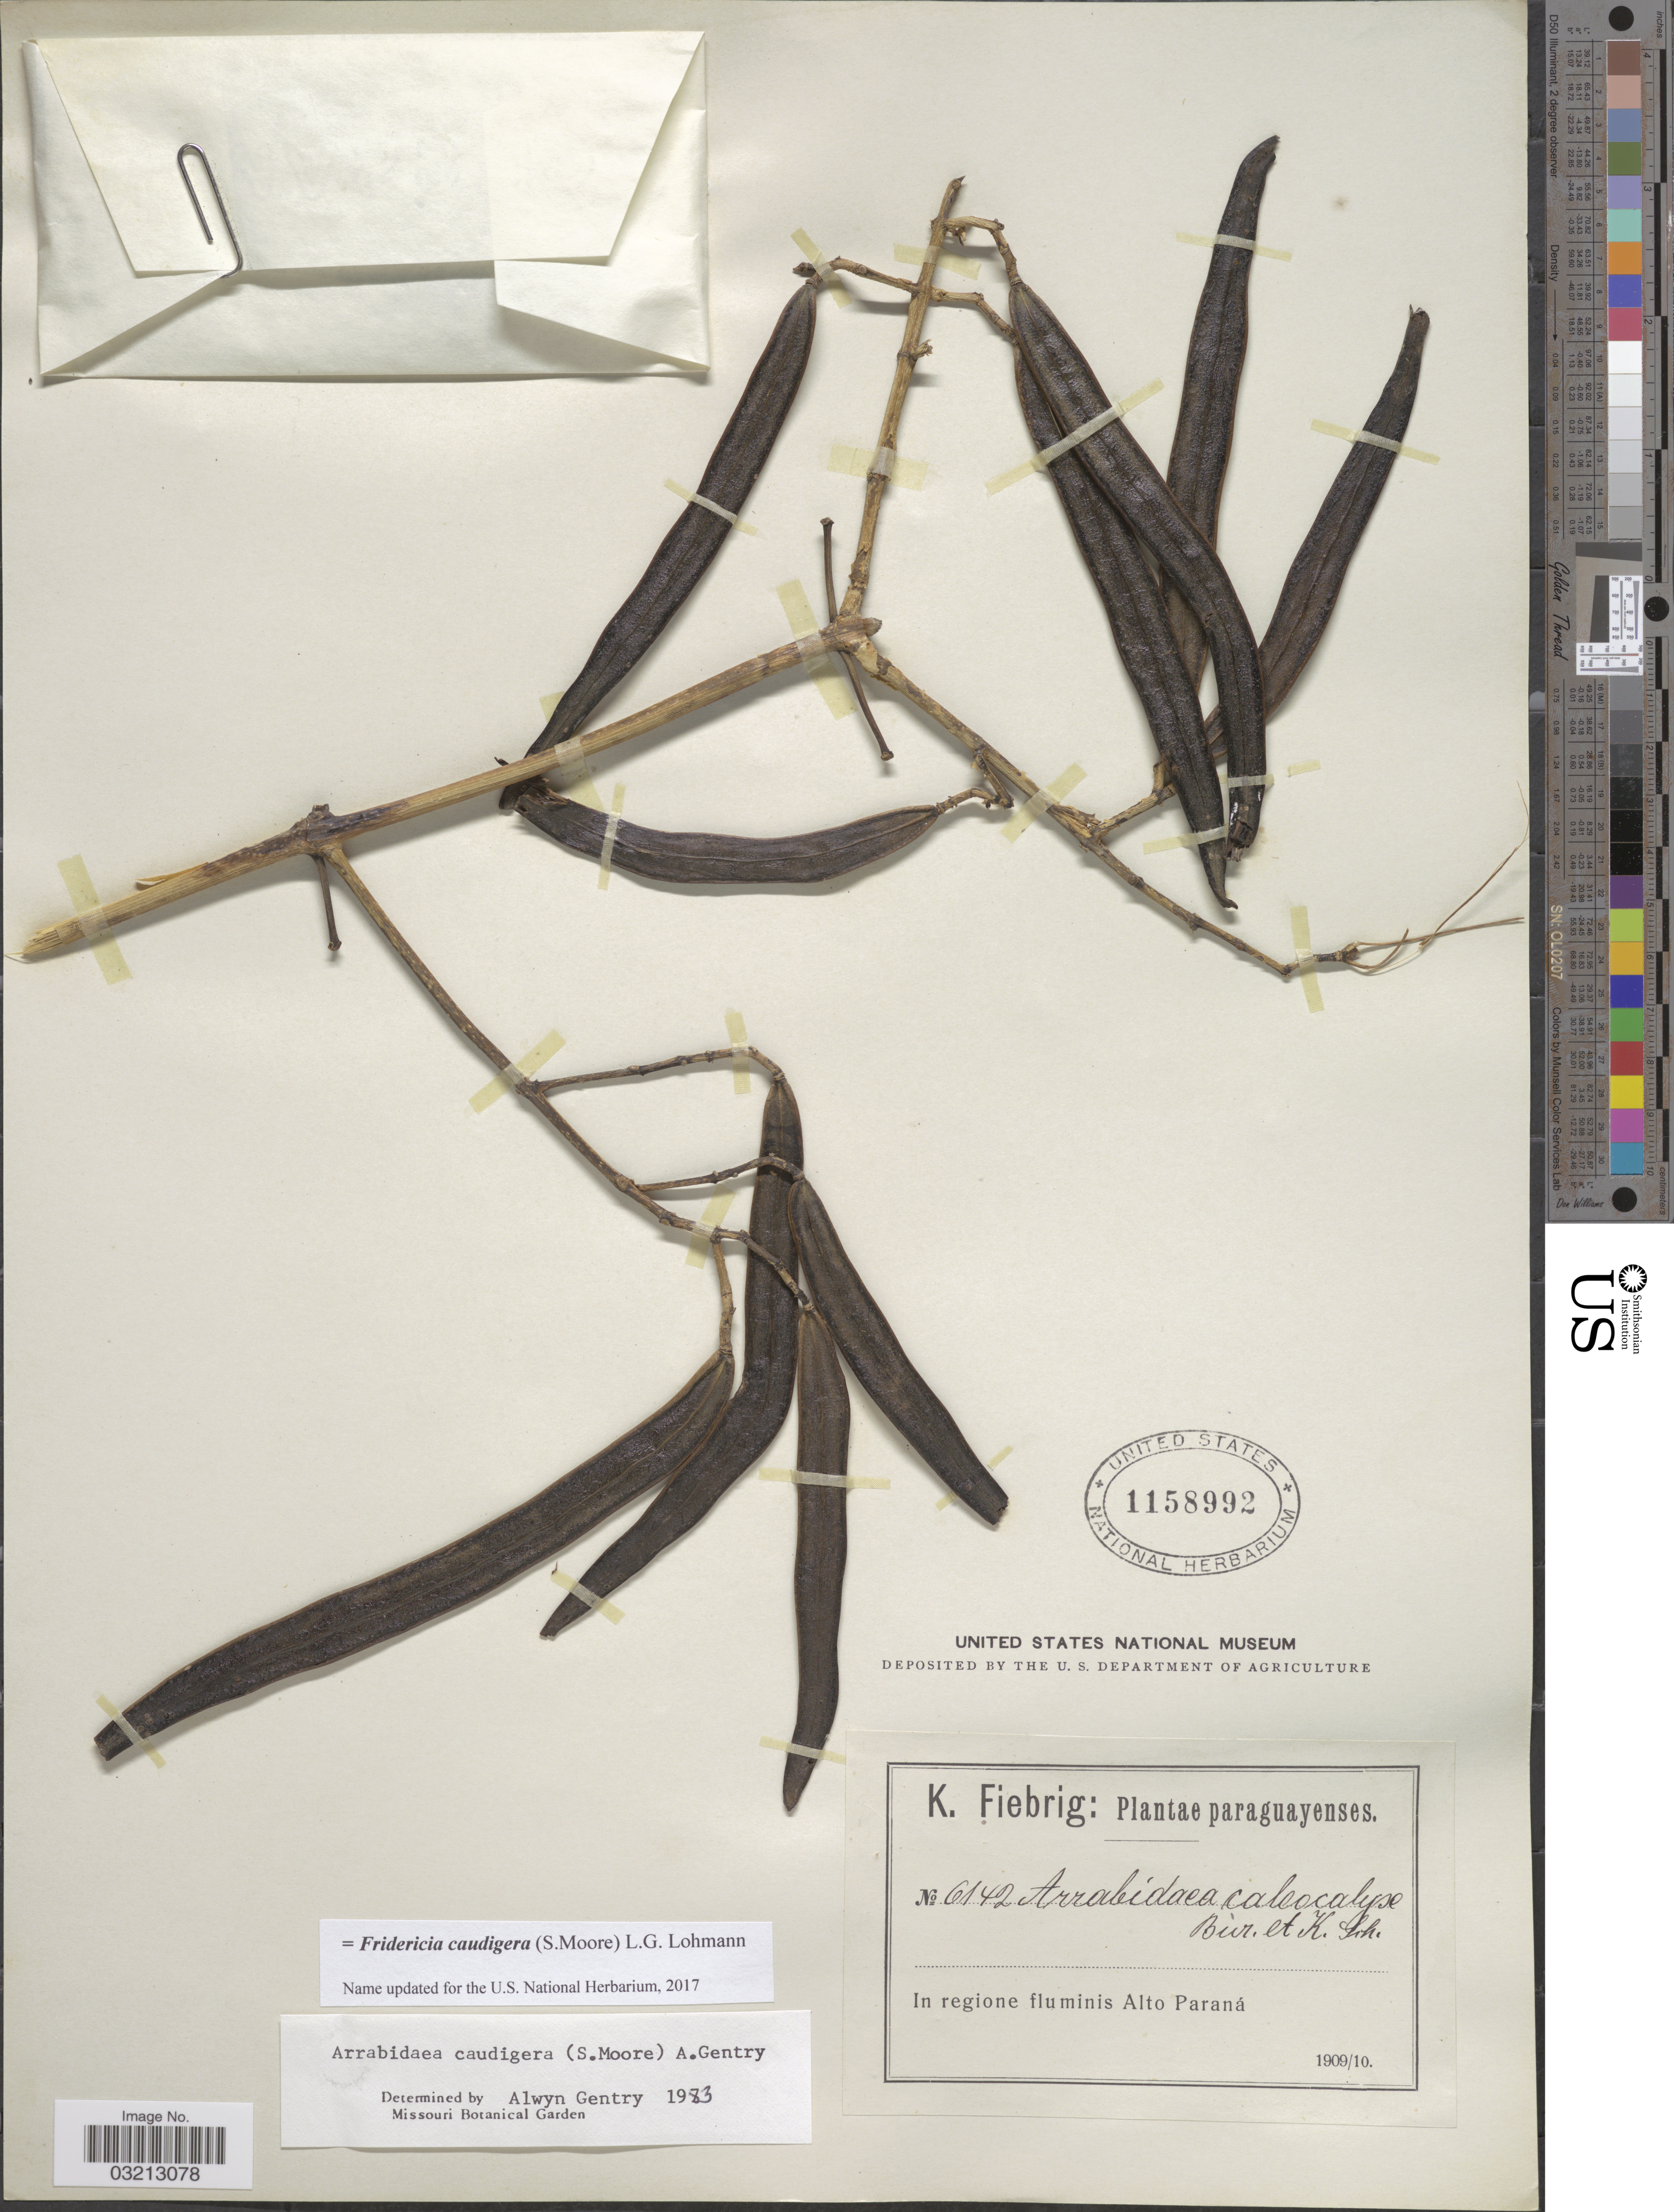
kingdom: Plantae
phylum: Tracheophyta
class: Magnoliopsida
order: Lamiales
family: Bignoniaceae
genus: Fridericia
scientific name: Fridericia caudigera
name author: (S. Moore) L.G. Lohmann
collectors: K. Fiebrig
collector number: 6142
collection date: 1909/1910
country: Paraguay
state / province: Alto Parana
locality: In regione fluminis Alto Paraná.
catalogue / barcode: US 1158992